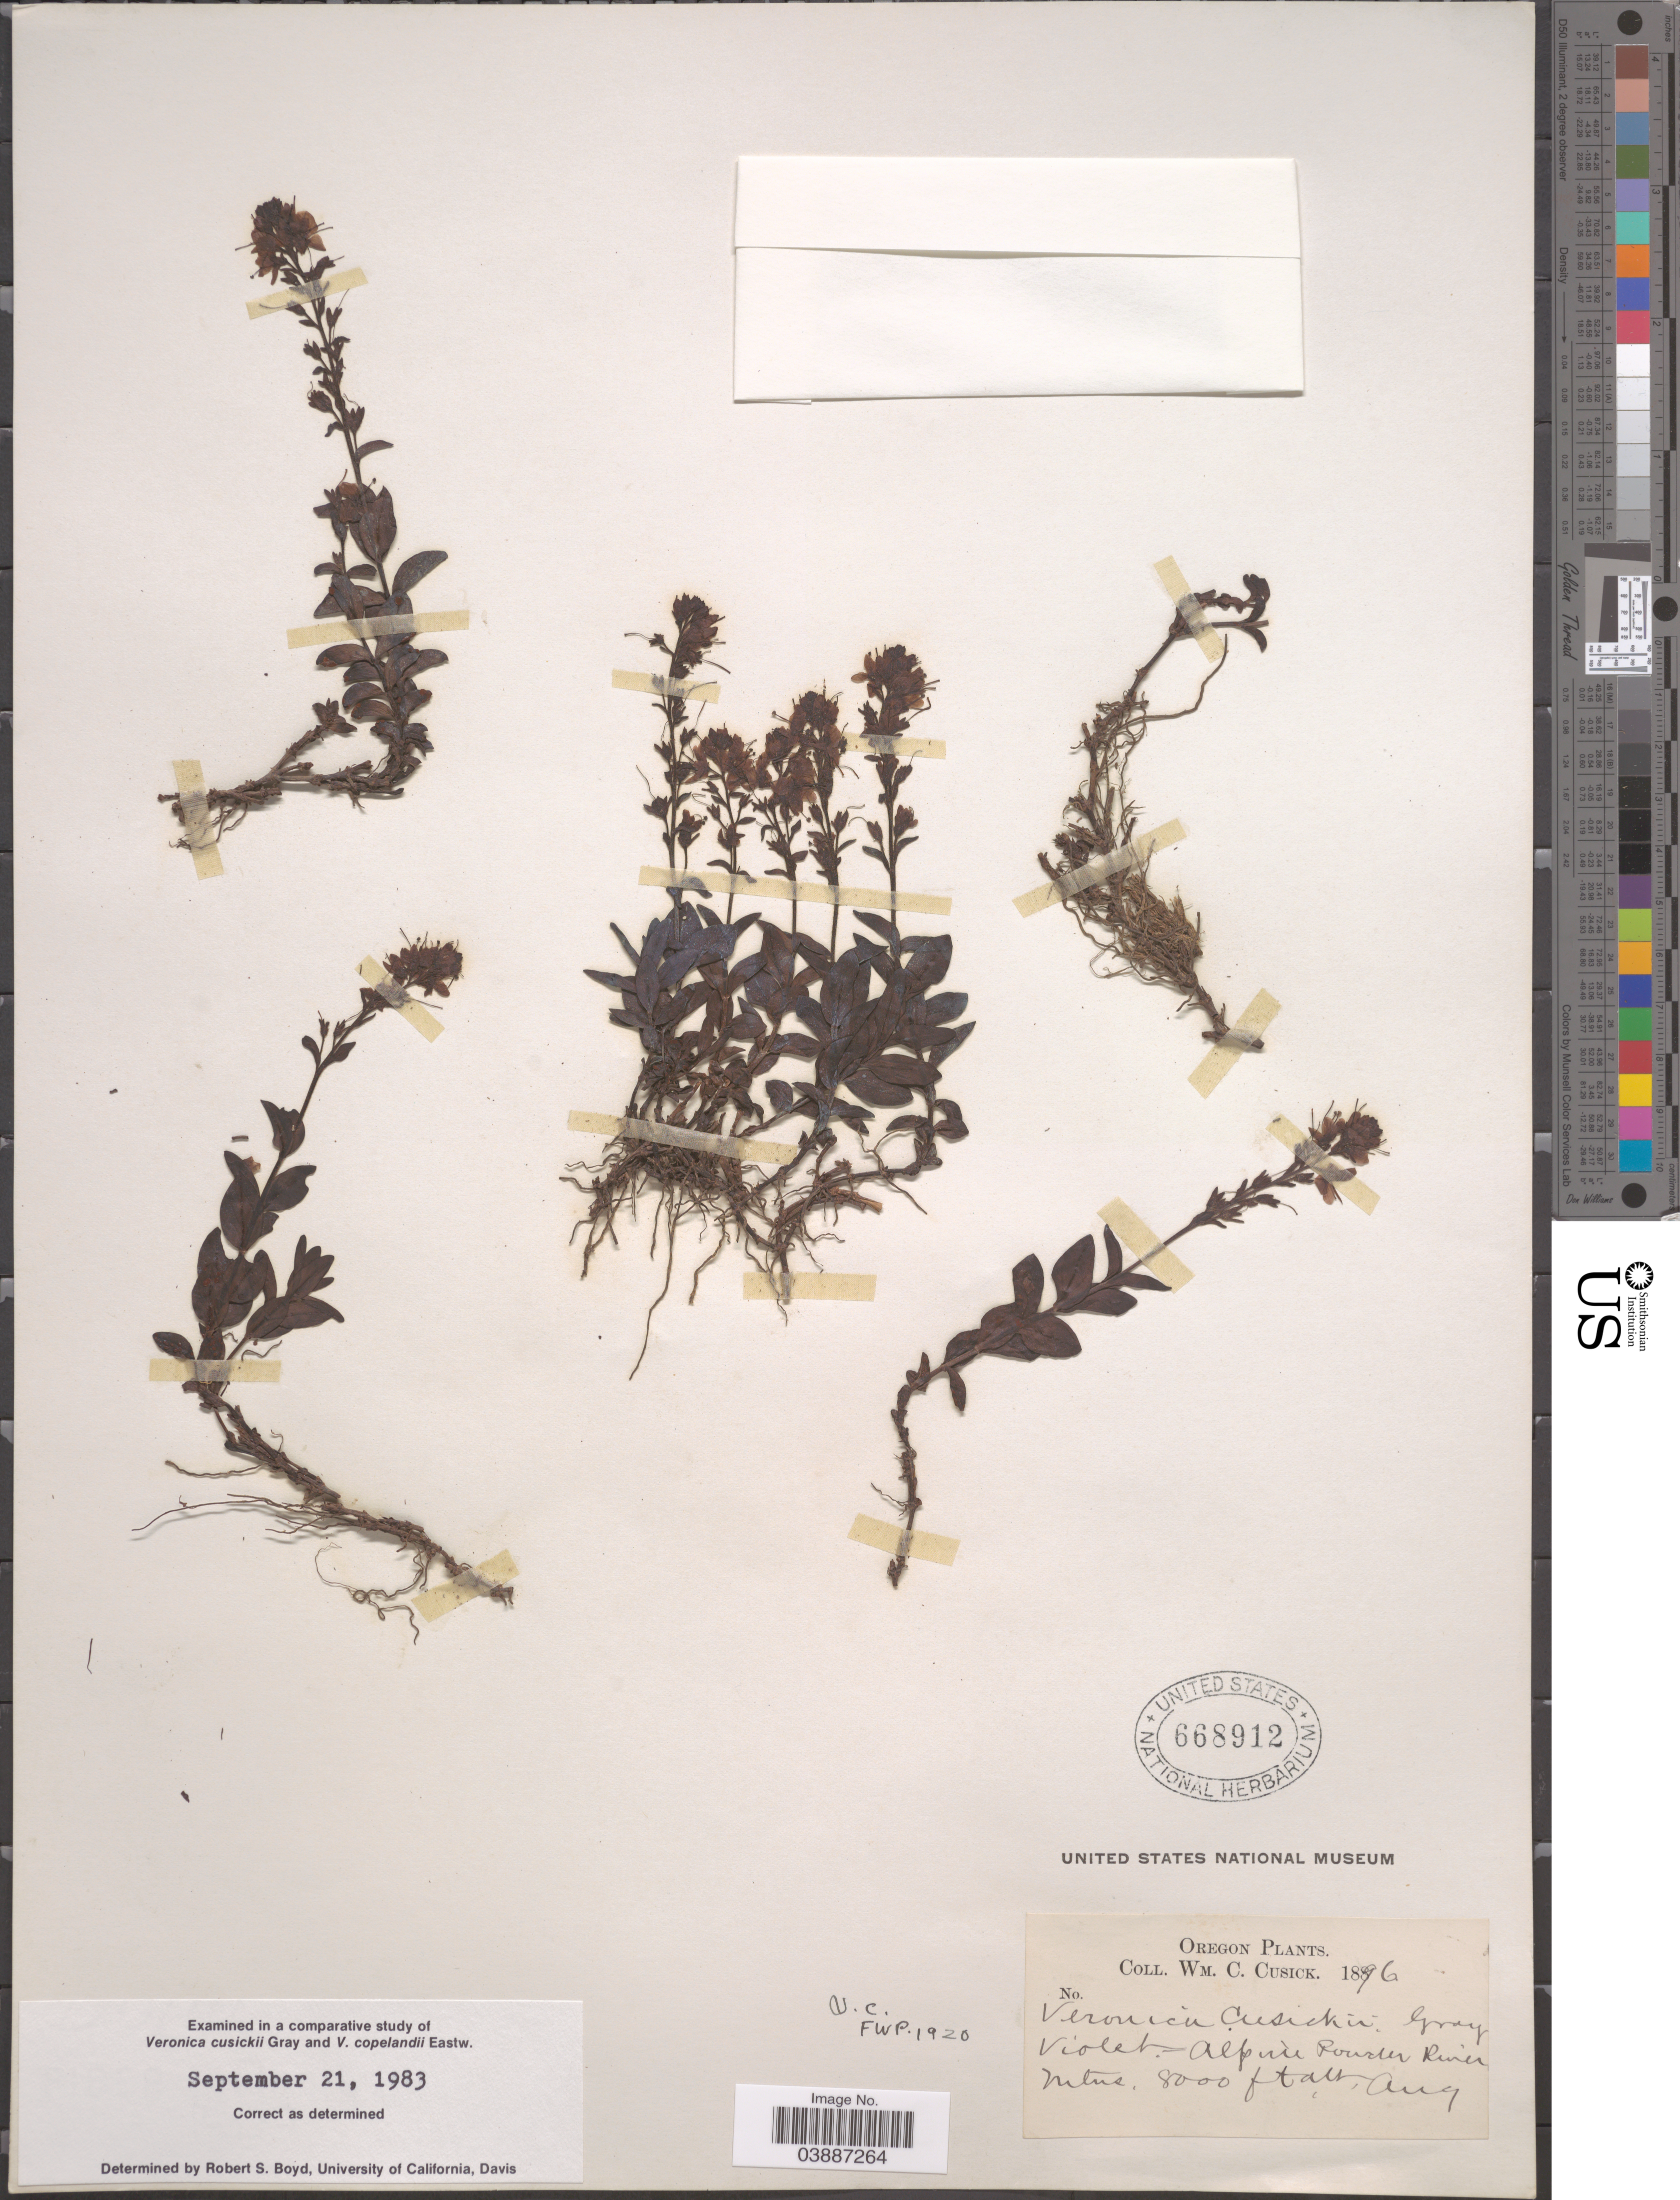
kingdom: Plantae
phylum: Tracheophyta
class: Magnoliopsida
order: Lamiales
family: Plantaginaceae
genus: Veronica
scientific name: Veronica cusickii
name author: A. Gray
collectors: W. C. Cusick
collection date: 1896-08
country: United States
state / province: Oregon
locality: Alpine Powder River Mtns.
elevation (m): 2438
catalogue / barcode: US 668912